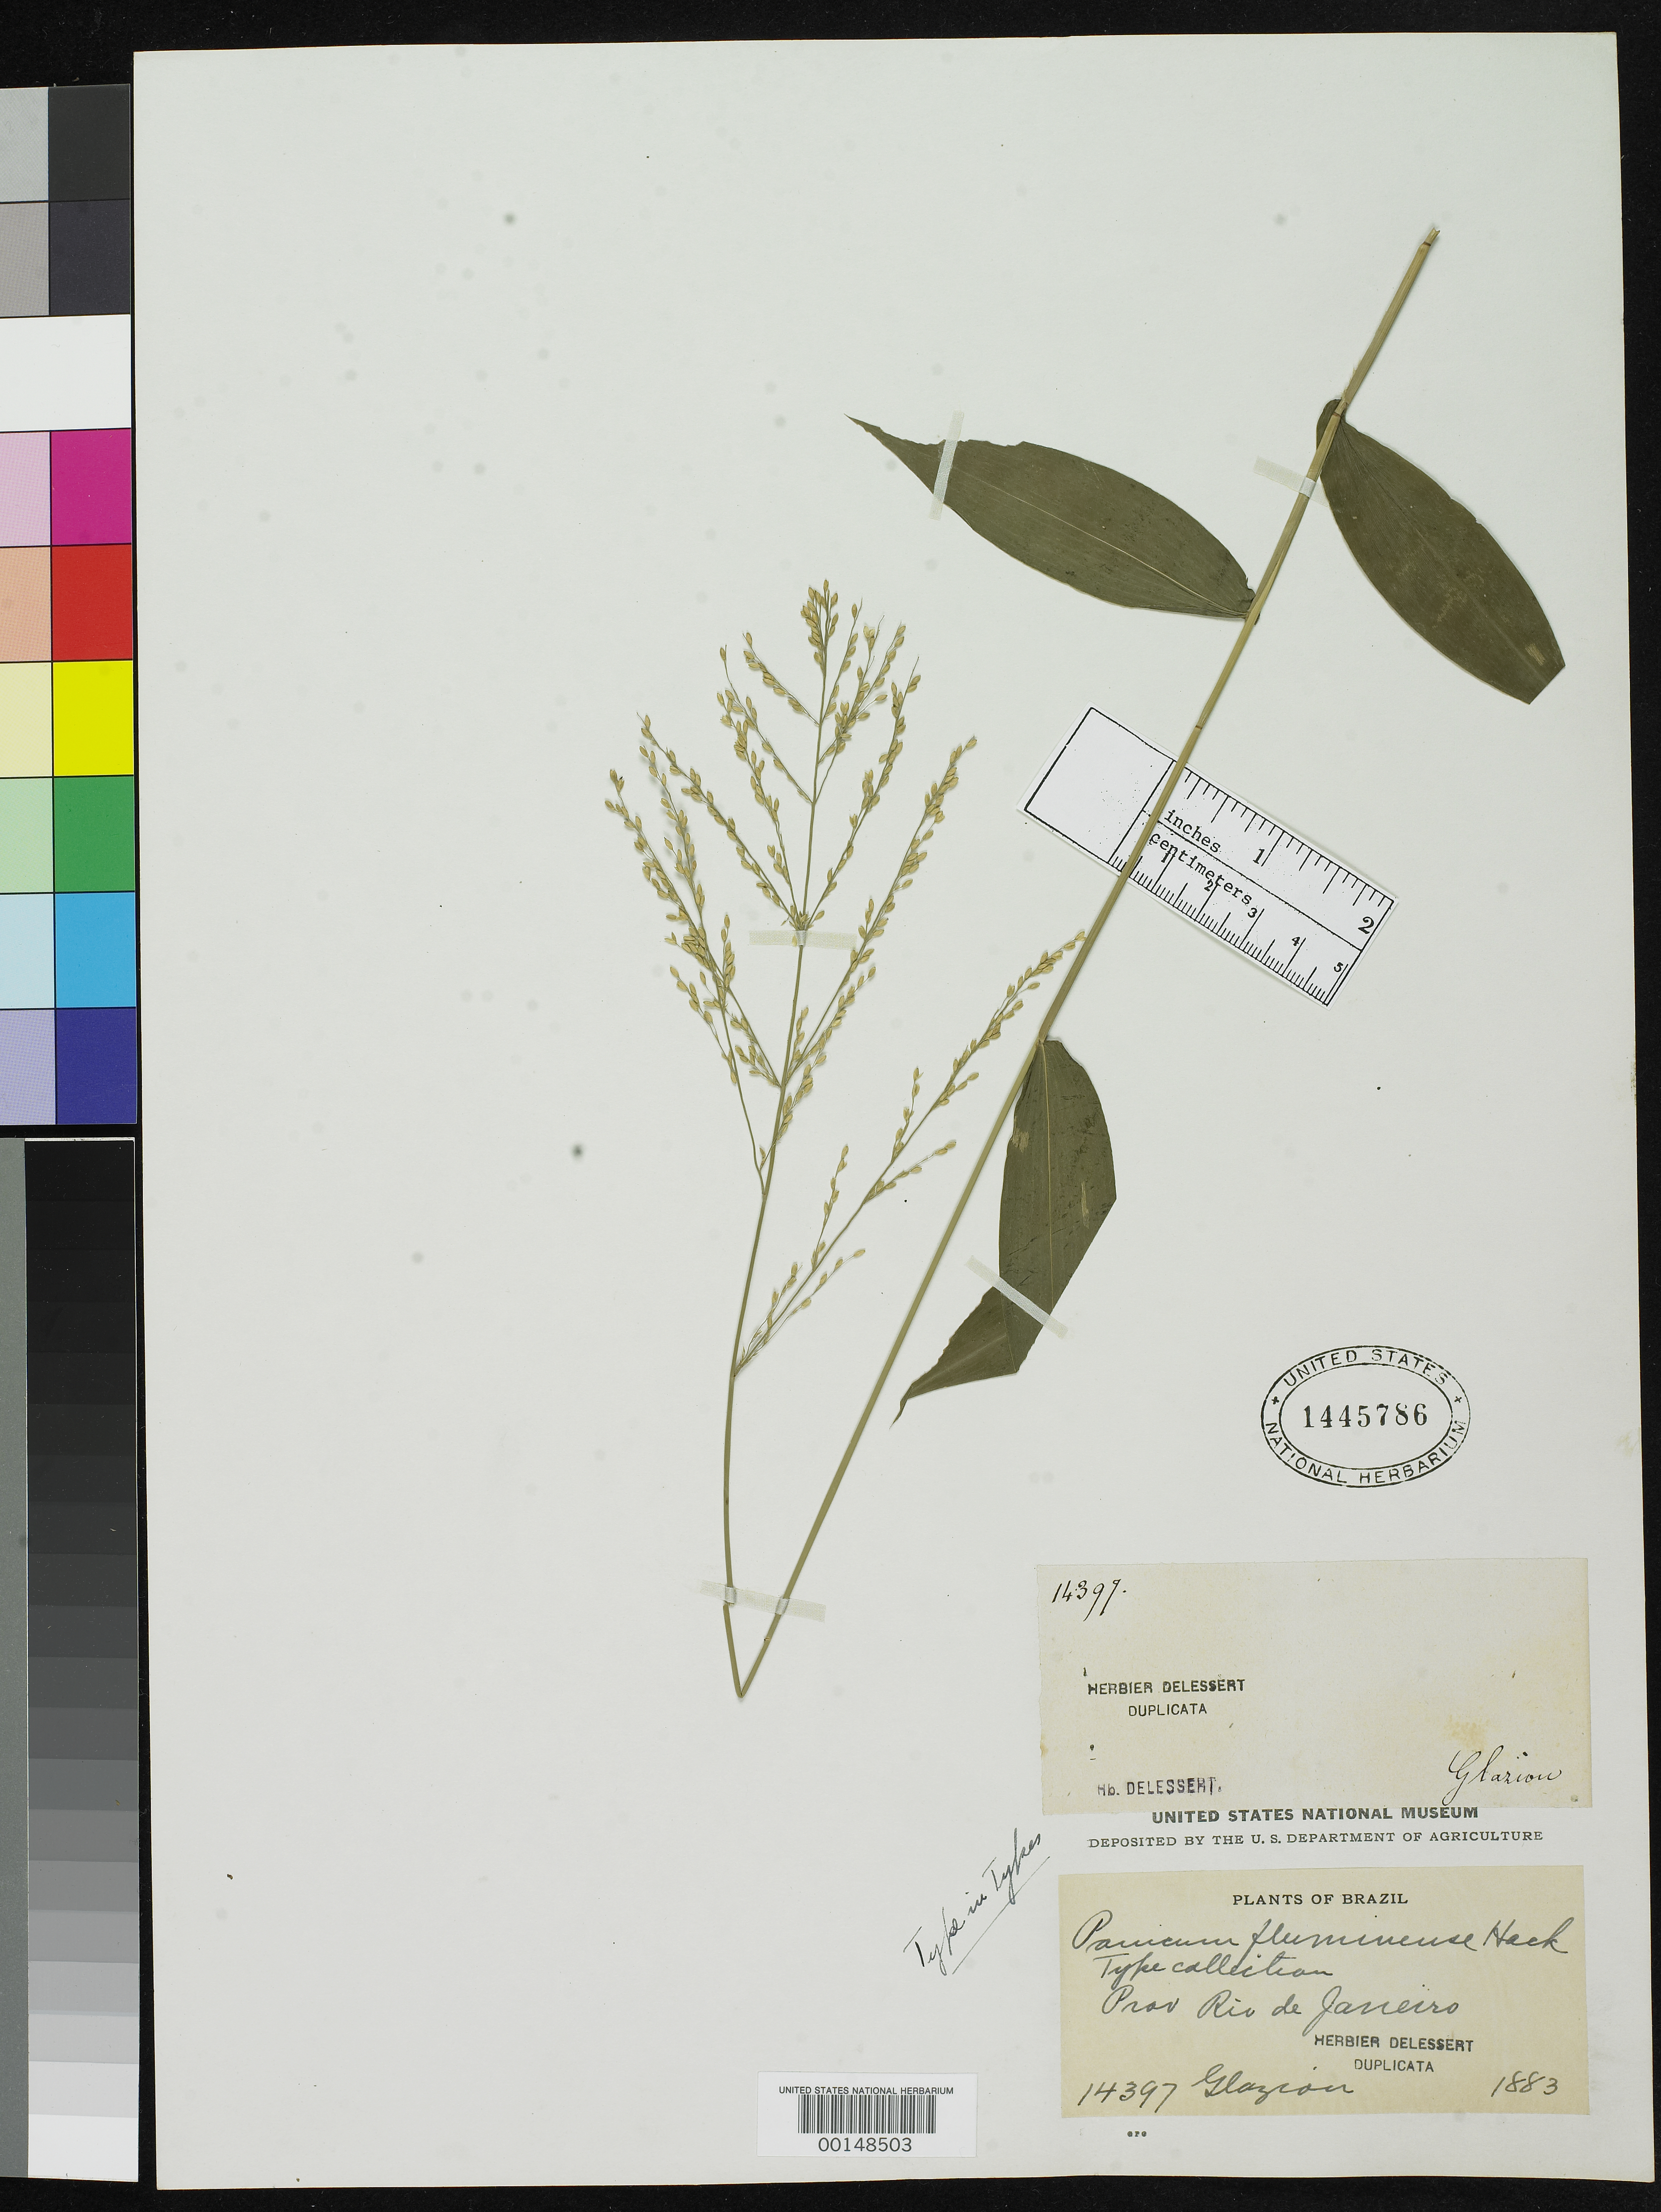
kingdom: Plantae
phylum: Tracheophyta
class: Liliopsida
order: Poales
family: Poaceae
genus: Panicum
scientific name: Panicum fluminense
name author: Hack.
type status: Isotype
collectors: A. F. M. Glaziou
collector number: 14397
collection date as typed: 1883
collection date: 1883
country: Brazil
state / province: Rio de Janeiro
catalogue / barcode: US 1445786